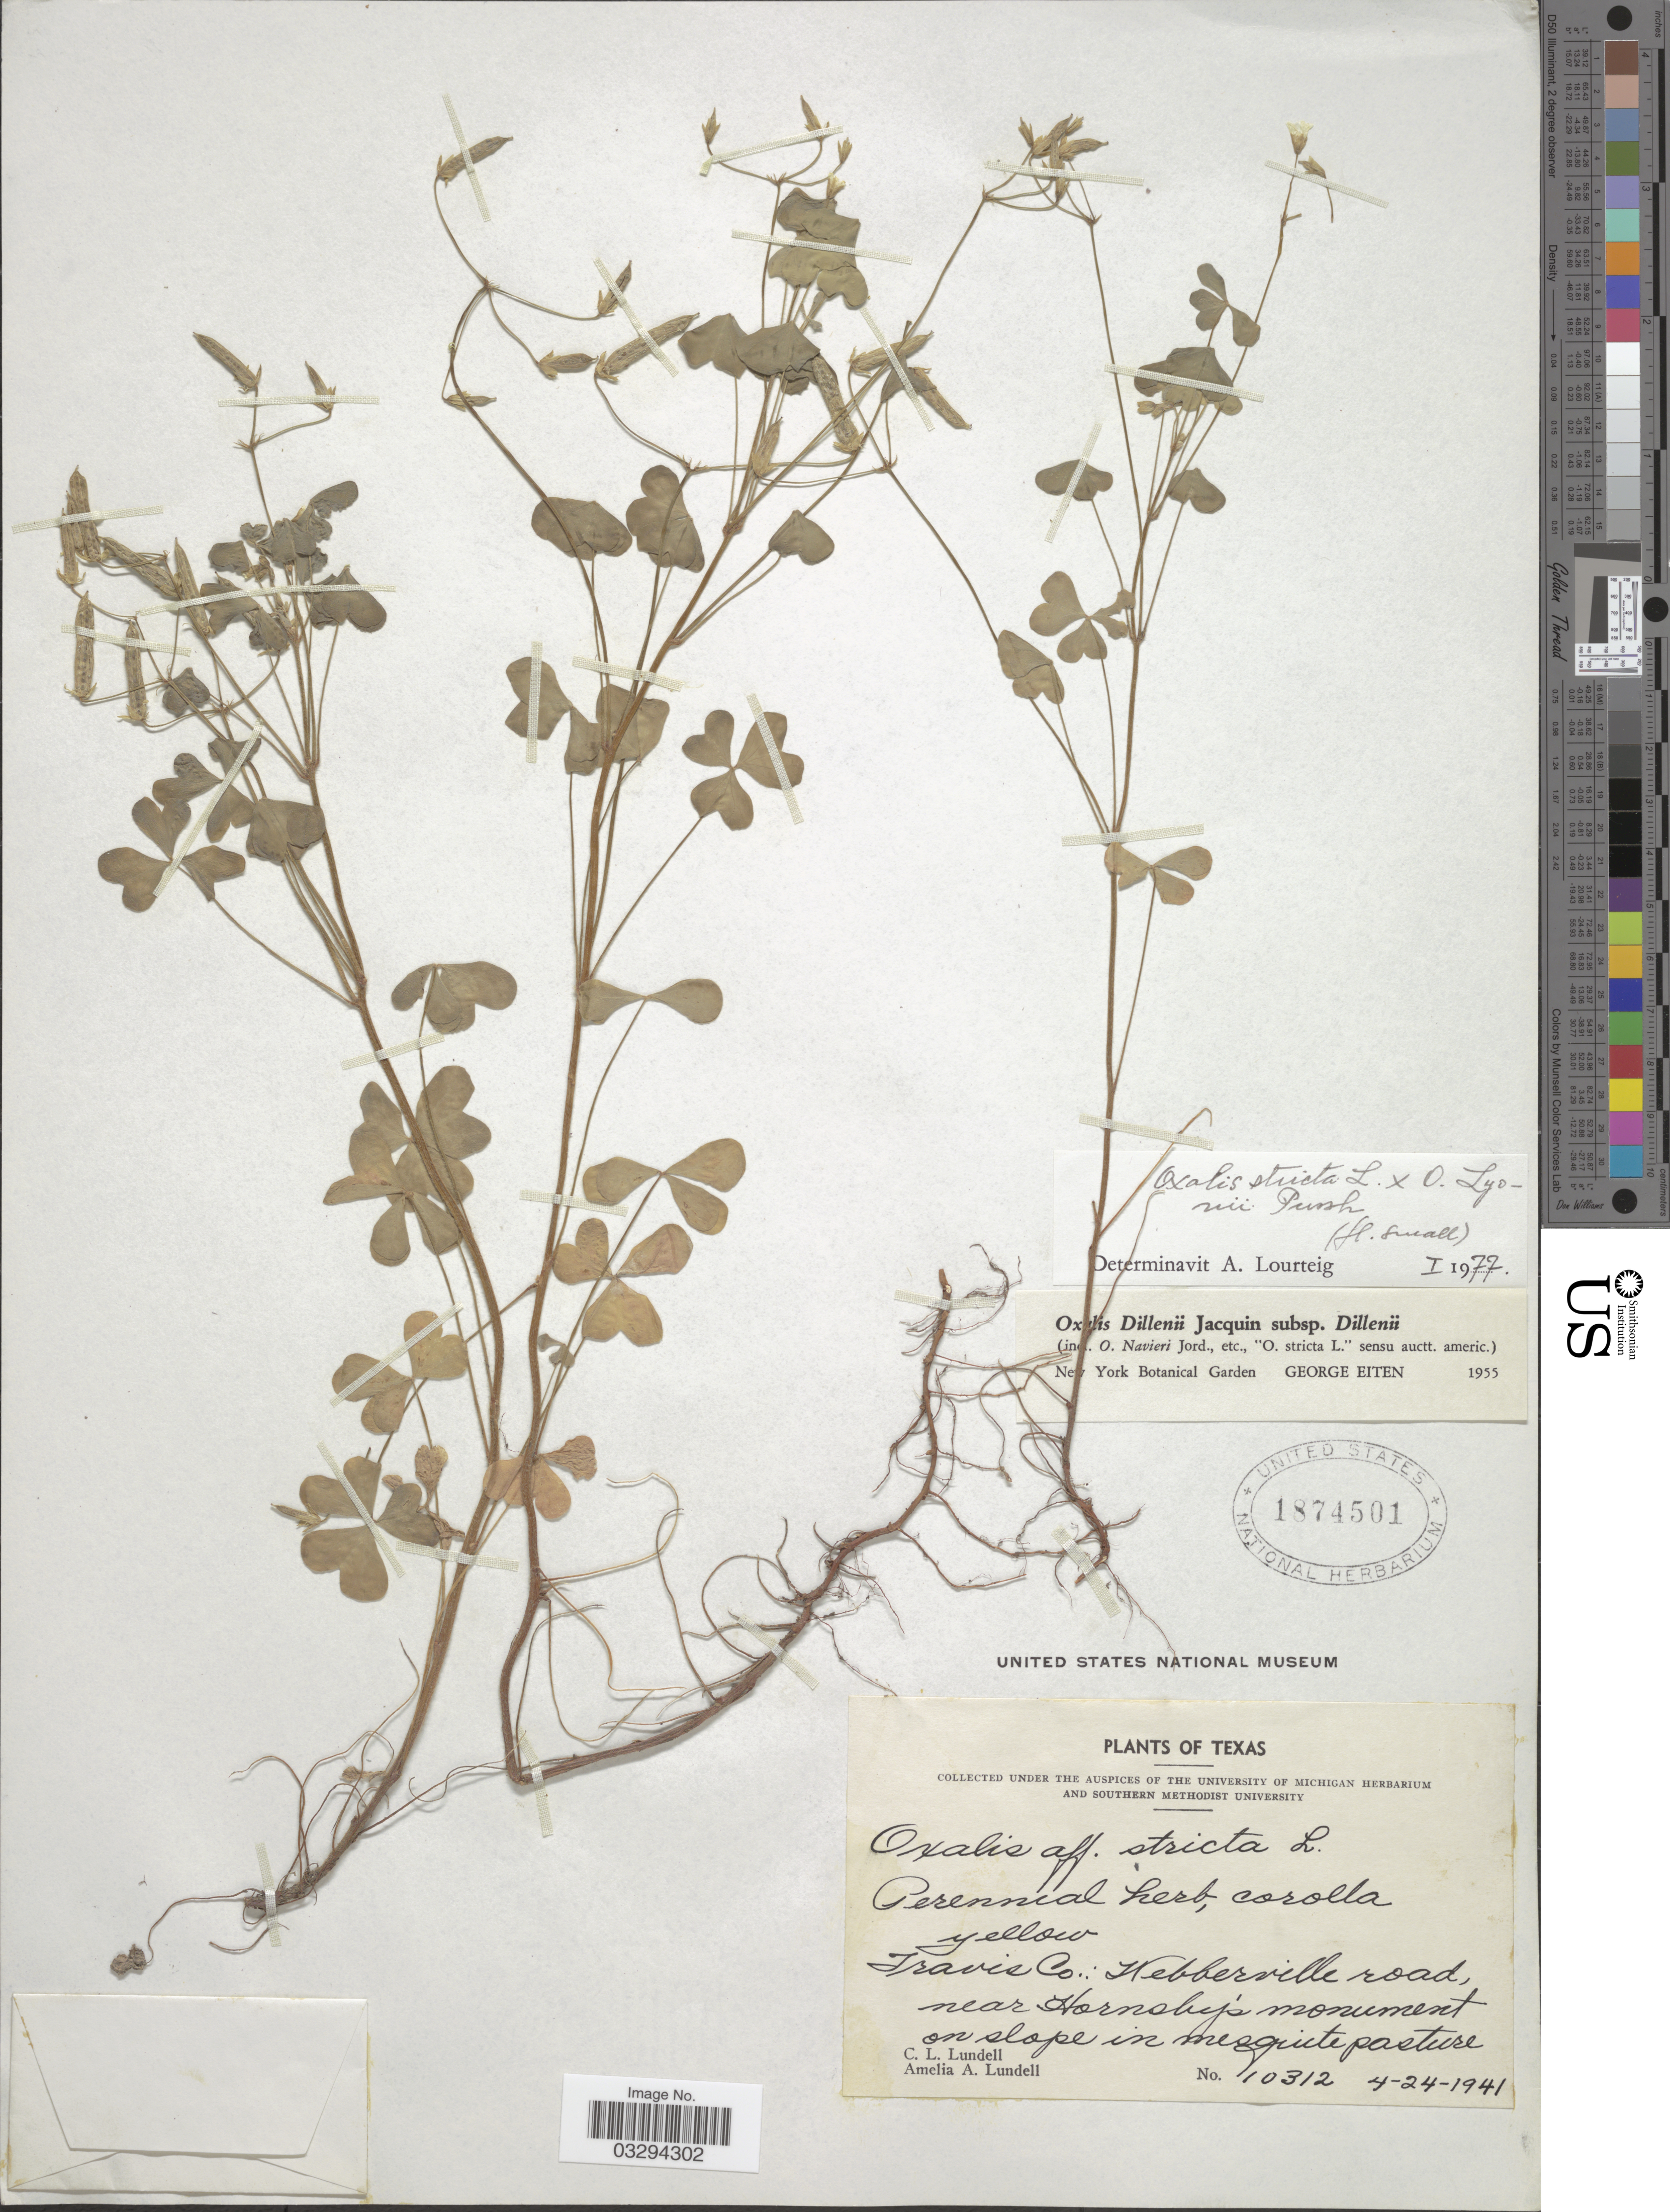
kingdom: Plantae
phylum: Tracheophyta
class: Magnoliopsida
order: Oxalidales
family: Oxalidaceae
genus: Oxalis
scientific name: Oxalis lyonii x O. stricta L.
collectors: C. L. Lundell & A. A. Lundell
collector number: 10312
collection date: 1941-04-24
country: United States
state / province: Texas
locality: Travis Co.: Hebberville road, near Hornsby's monument on slope in mesquite pasture.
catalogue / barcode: US 1874501